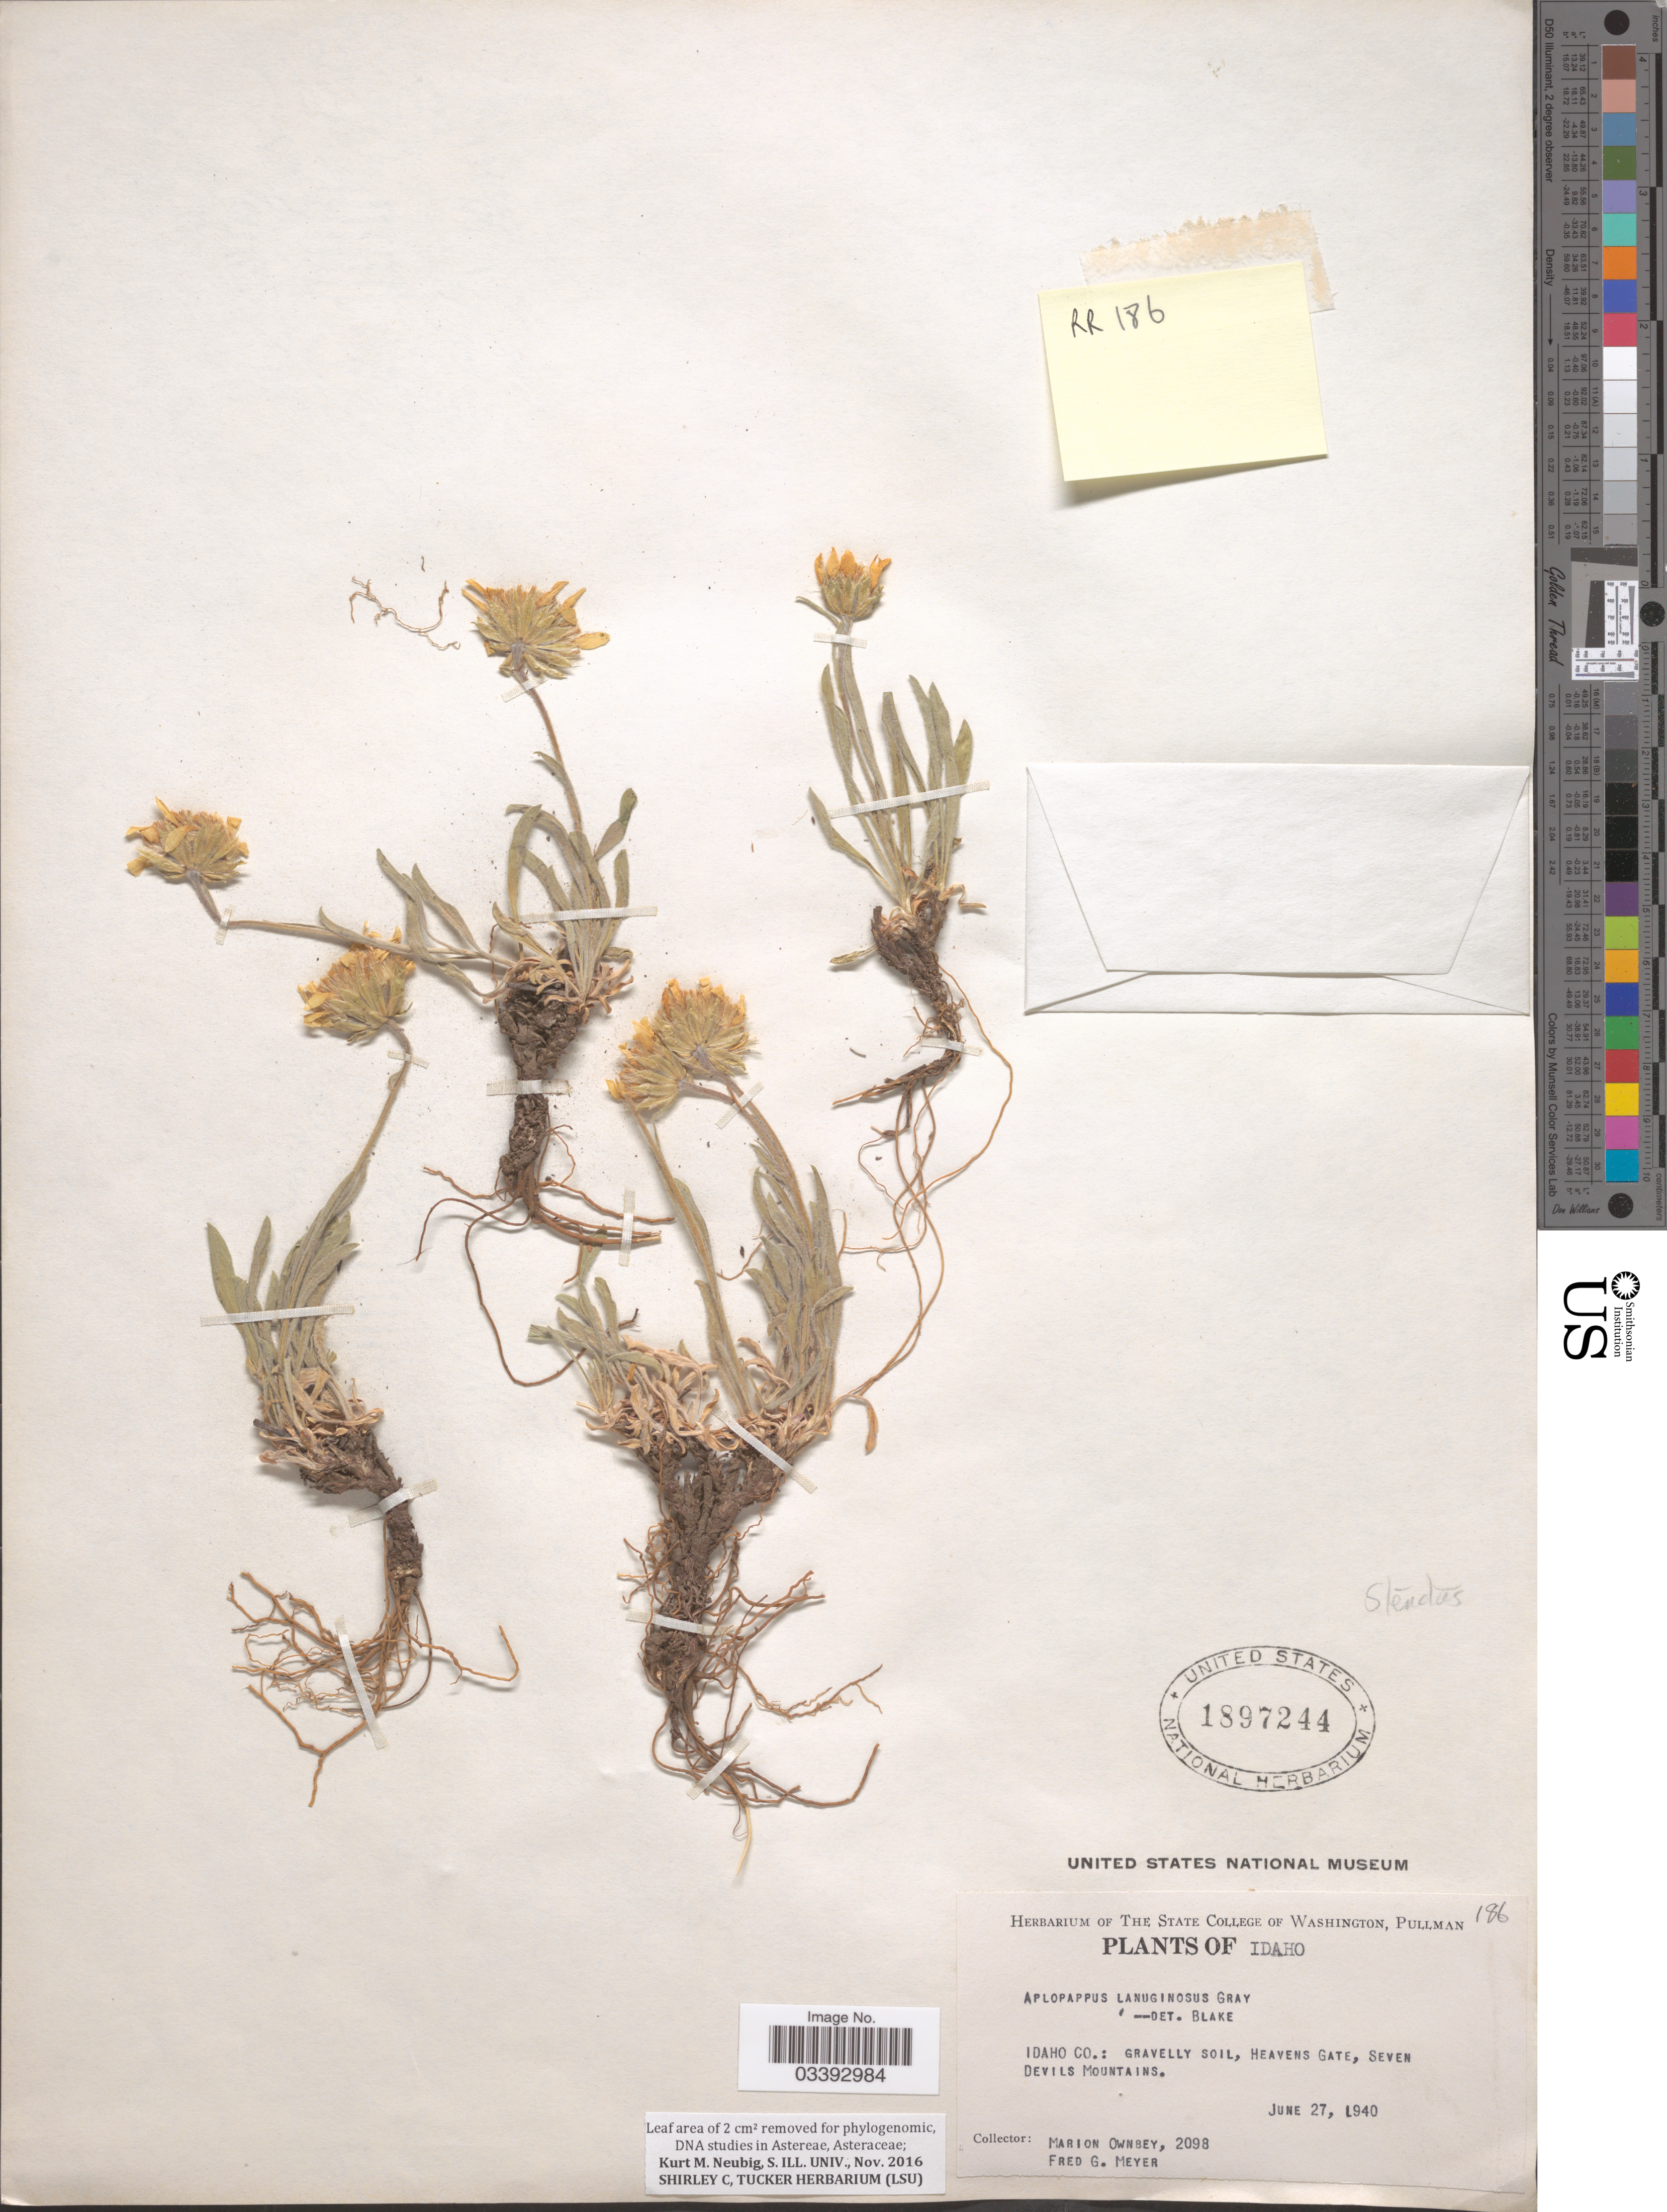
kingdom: Plantae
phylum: Tracheophyta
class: Magnoliopsida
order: Asterales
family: Asteraceae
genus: Stenotus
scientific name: Stenotus lanuginosus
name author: (A. Gray) Greene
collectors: M. Ownbey & F. Meyer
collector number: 2098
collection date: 1940-06-27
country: United States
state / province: Idaho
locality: Idaho Co.: Gravelly soil, Heavens Gate, Seven Devils Mountains.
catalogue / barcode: US 1897244